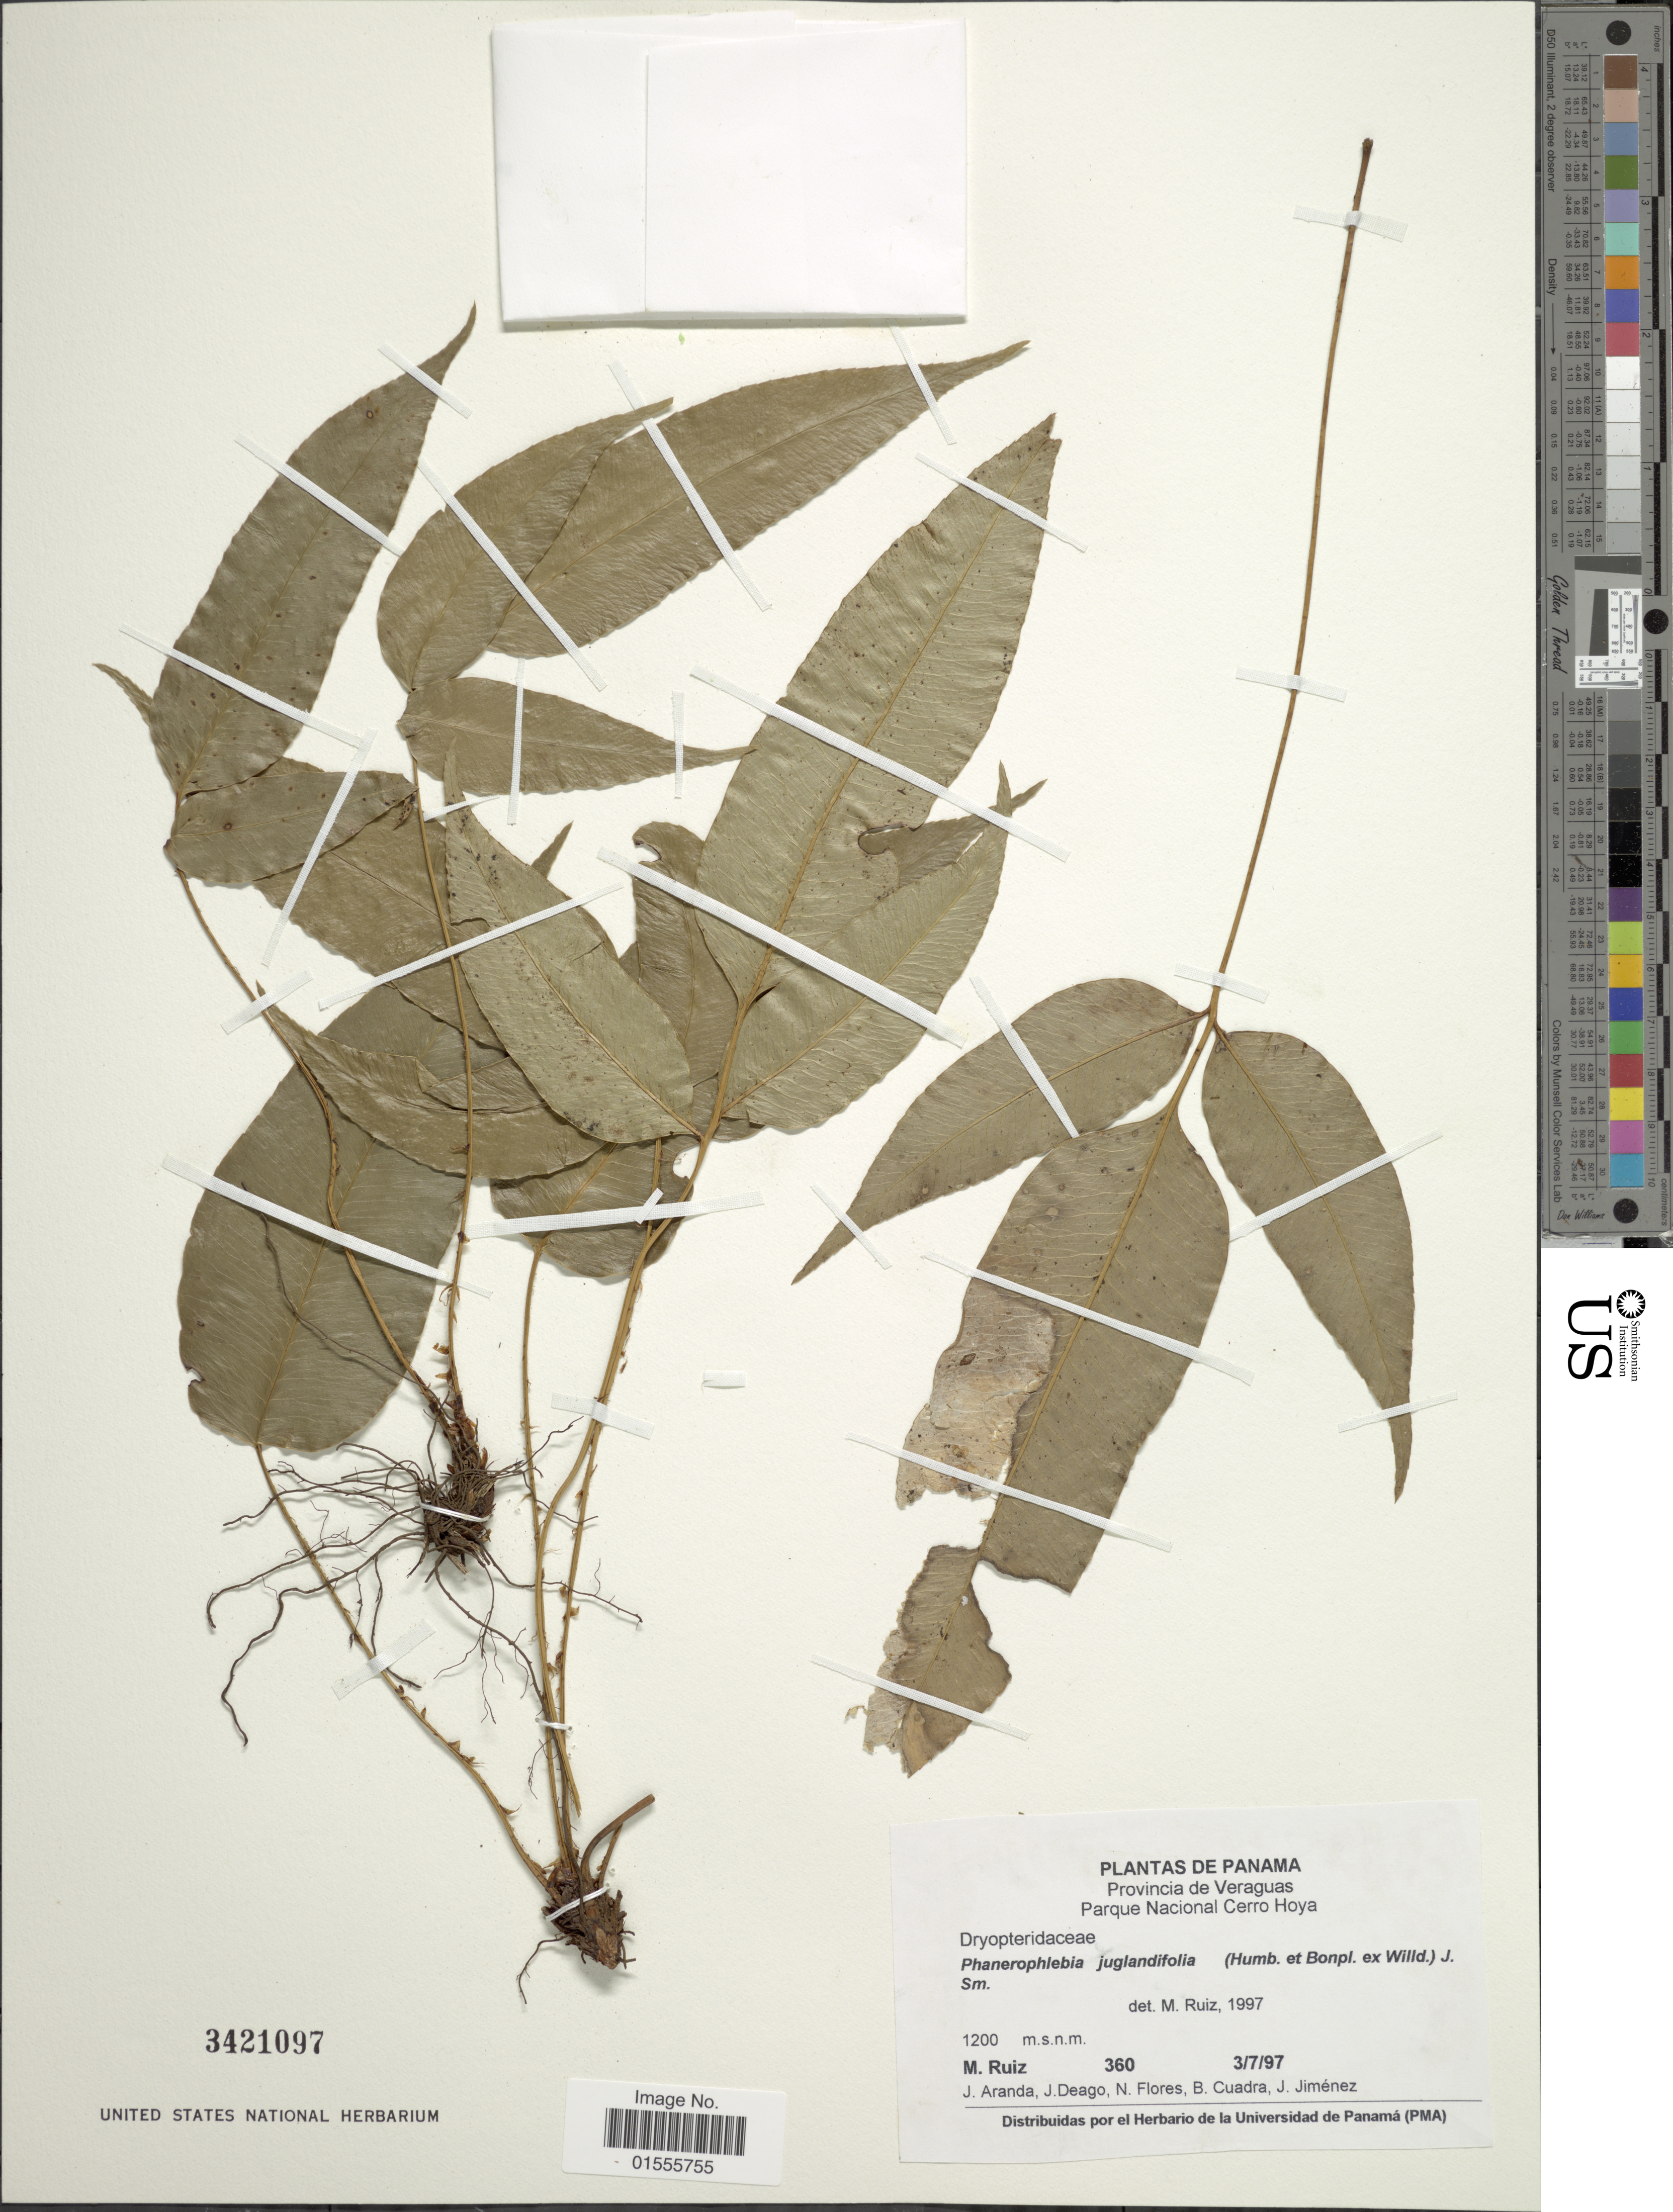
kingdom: Plantae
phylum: Tracheophyta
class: Polypodiopsida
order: Polypodiales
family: Dryopteridaceae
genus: Phanerophlebia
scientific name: Phanerophlebia juglandifolia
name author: (Willd.) J. Sm.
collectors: M. Ruiz, J. Aranda, J. Deago, N. Flores & et al.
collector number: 360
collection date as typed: Transcribed d/m/y: 3/7/97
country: Panama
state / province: Veraguas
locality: Parque Nacional Cerro Hoya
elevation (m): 1200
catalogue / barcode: US 3421097